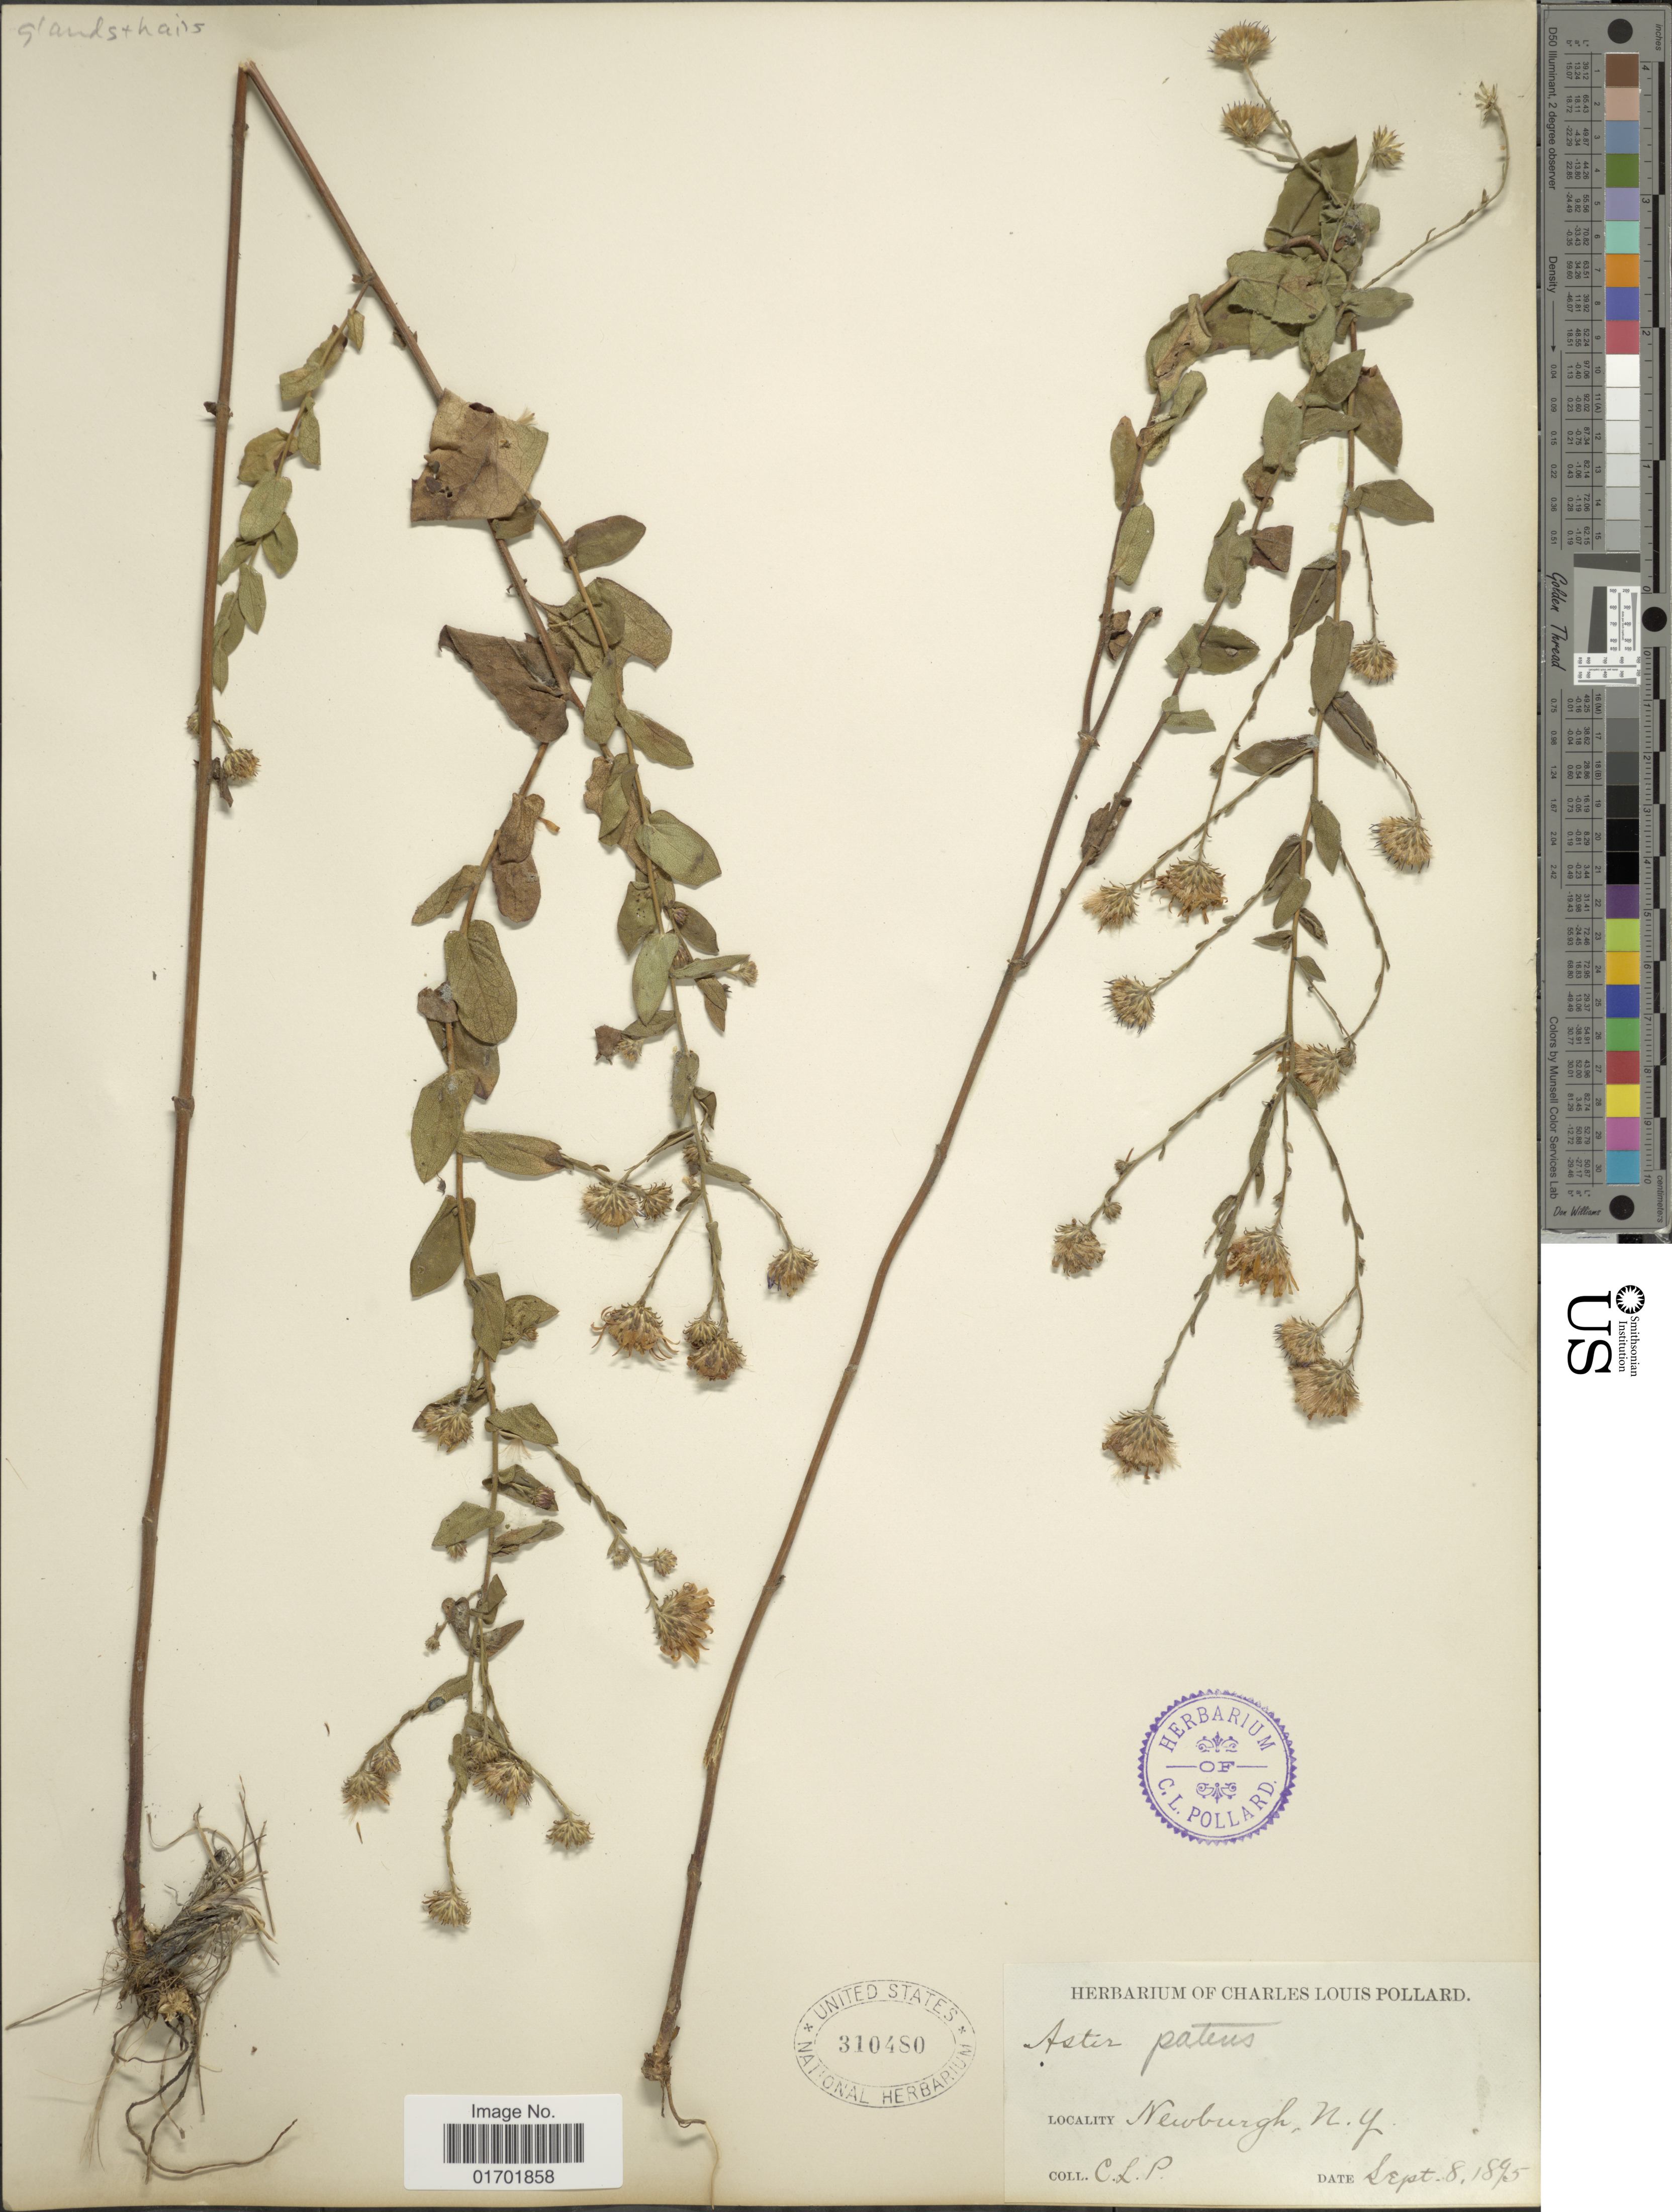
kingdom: Plantae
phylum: Tracheophyta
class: Magnoliopsida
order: Asterales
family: Asteraceae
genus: Symphyotrichum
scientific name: Symphyotrichum patens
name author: (Aiton) G.L. Nesom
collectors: C. L. Pollard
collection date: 1895-09-08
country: United States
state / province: New York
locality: Newburgh.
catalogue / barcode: US 310480